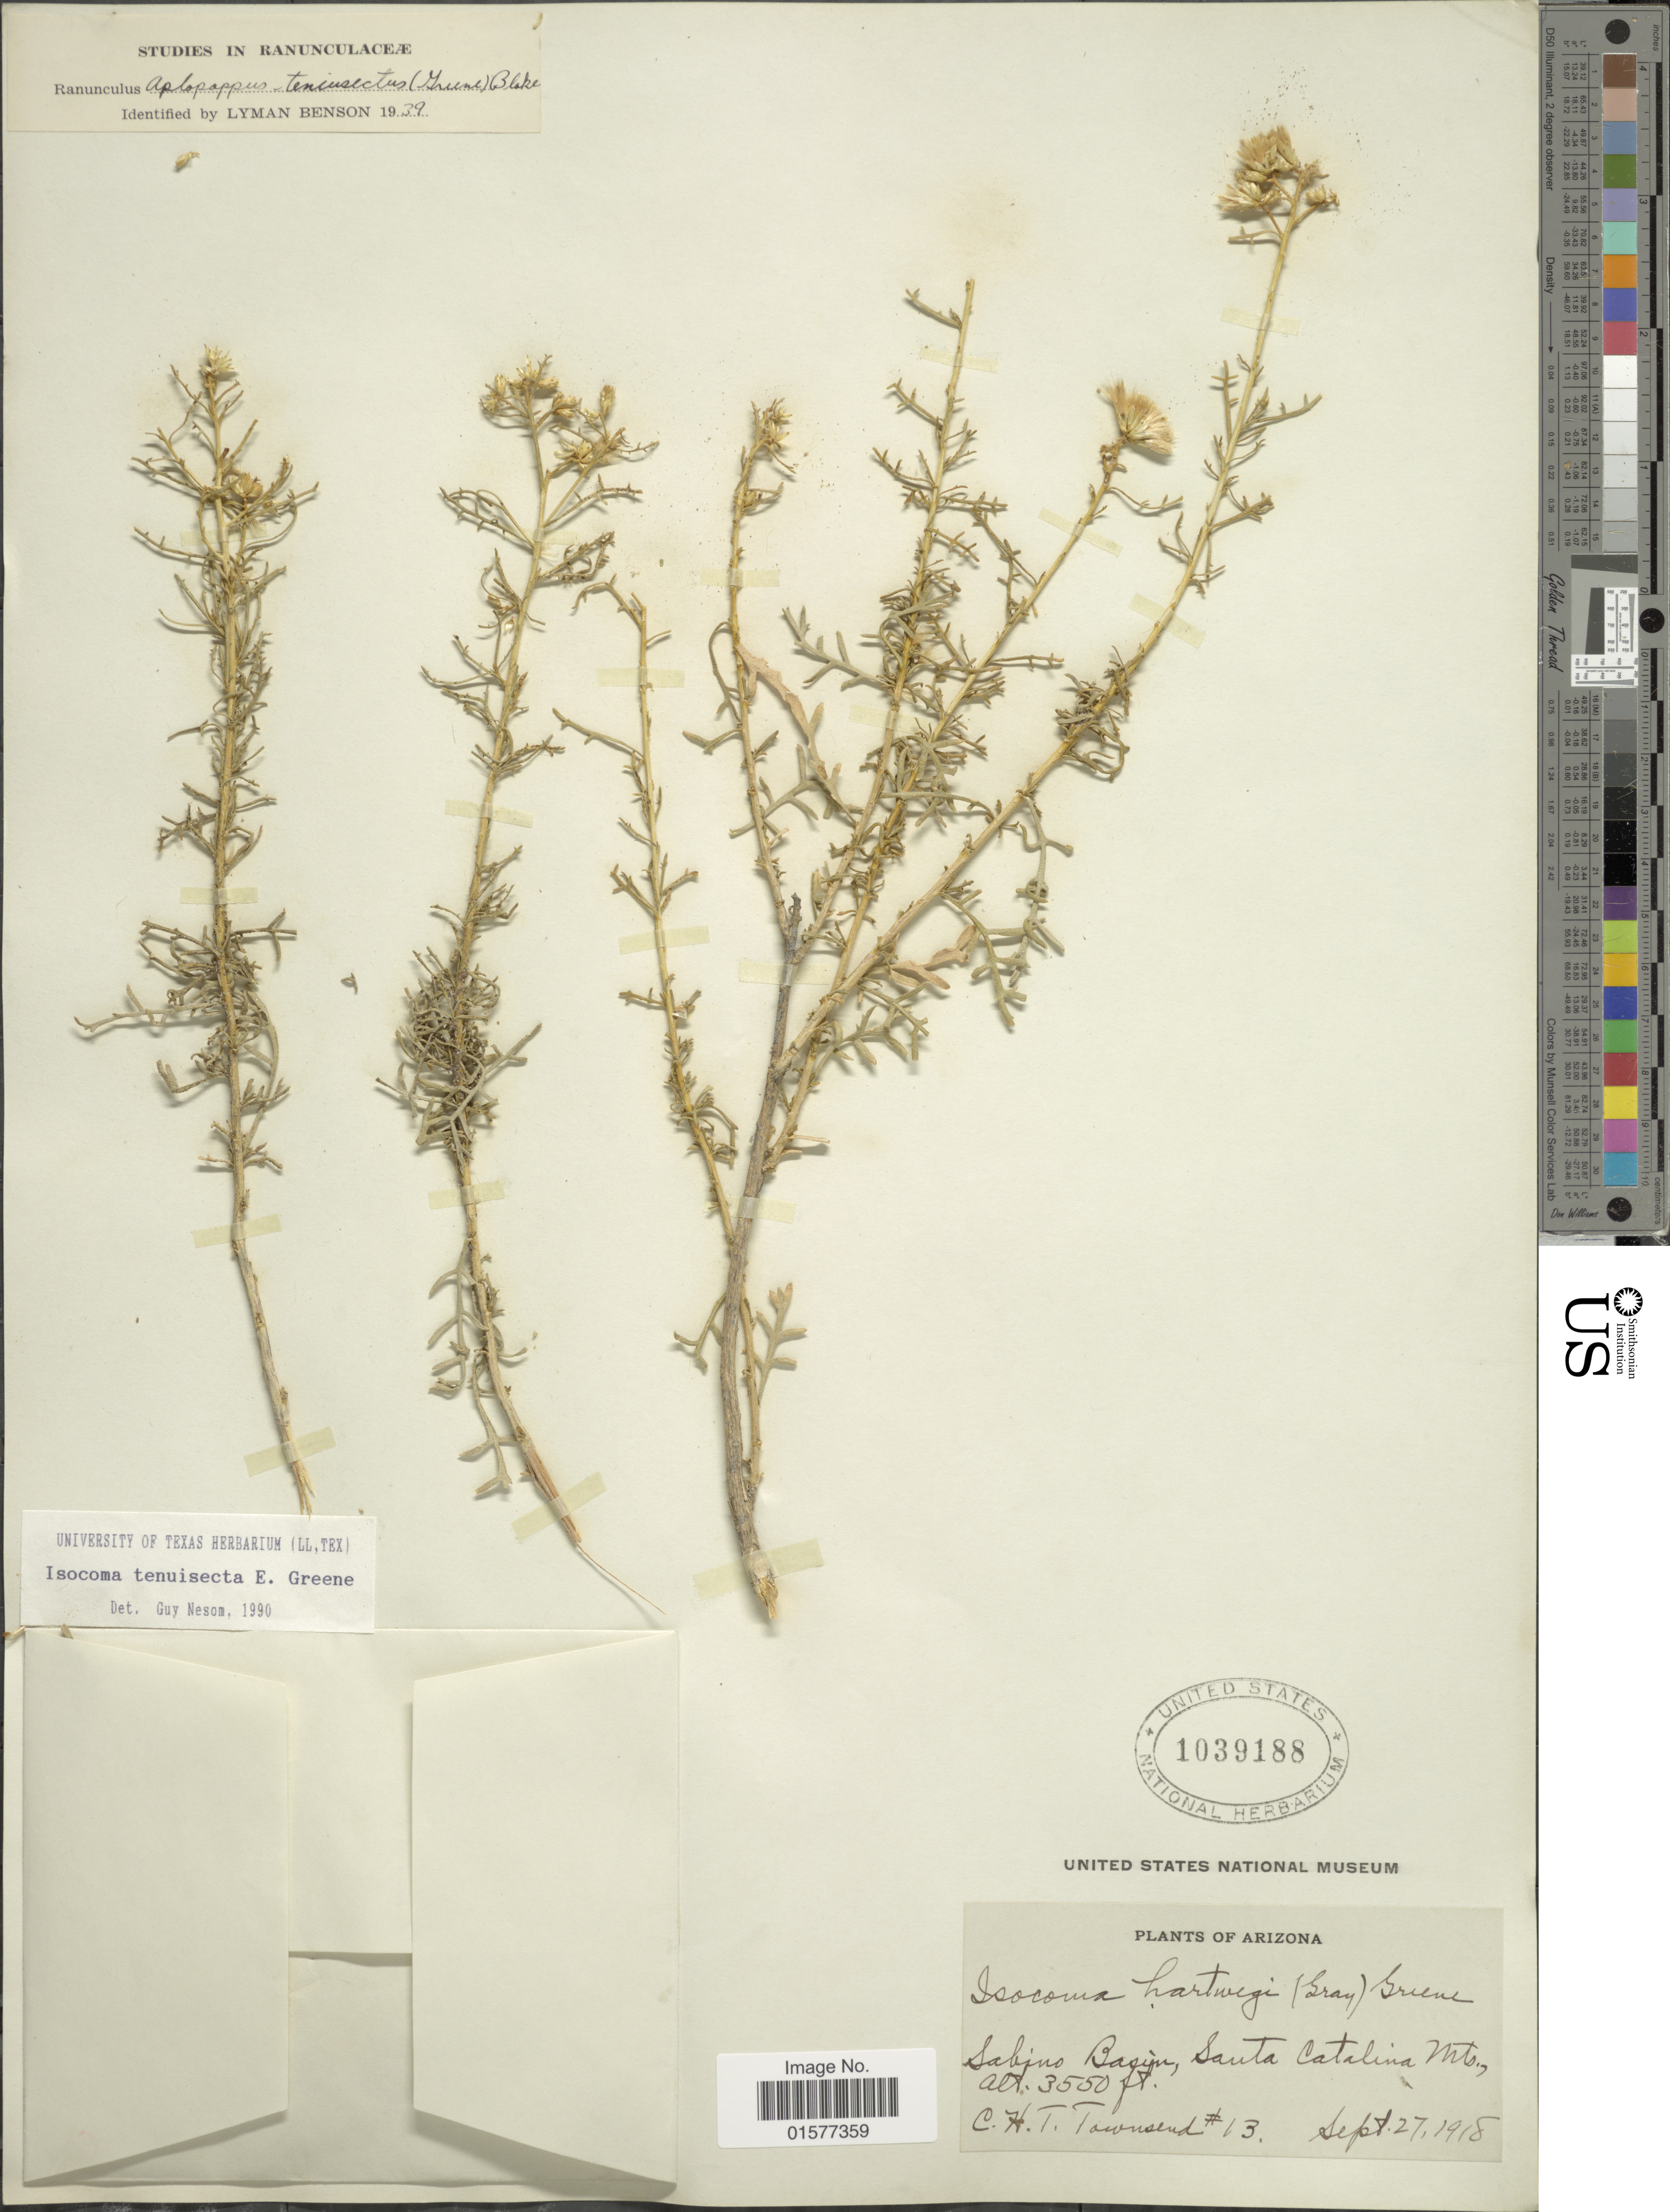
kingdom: Plantae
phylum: Tracheophyta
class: Magnoliopsida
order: Asterales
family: Asteraceae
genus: Isocoma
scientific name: Isocoma tenuisecta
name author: Greene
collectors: C. H. T. Townsend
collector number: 13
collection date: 1918-09-27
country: United States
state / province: Arizona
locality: Sabino Basin, Santa Catalina Mts.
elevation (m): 1082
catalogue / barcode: US 1039188